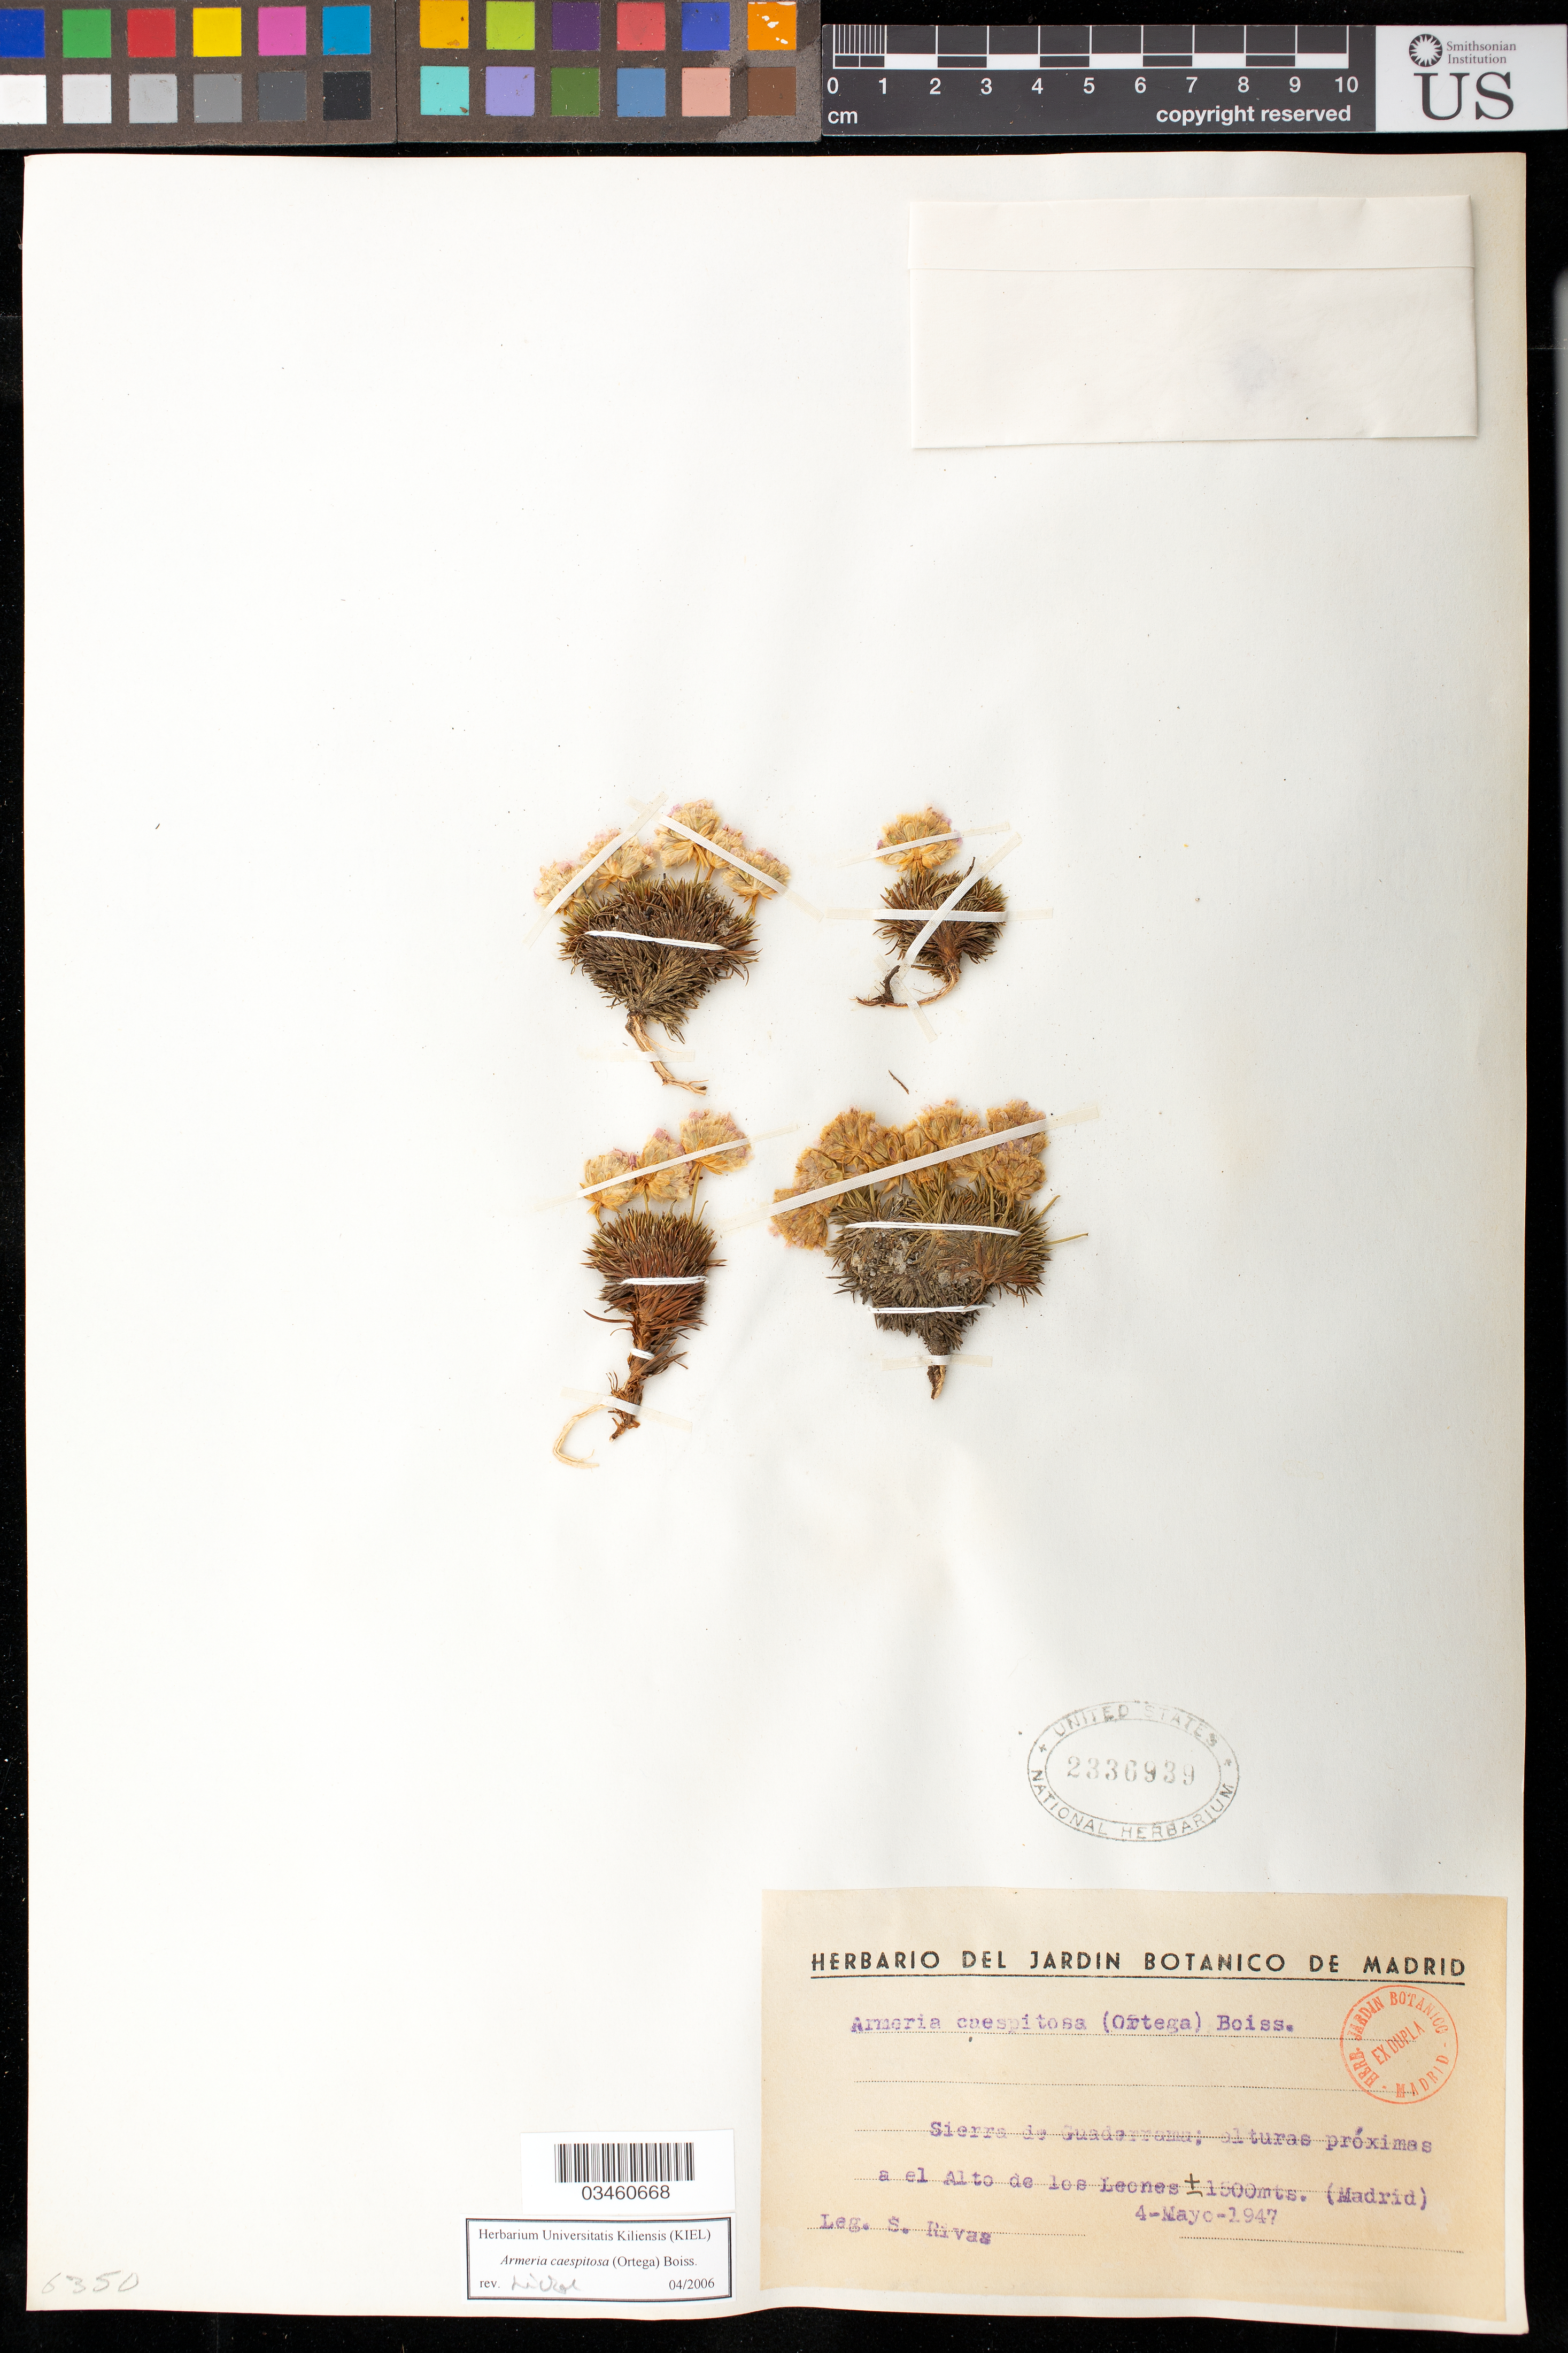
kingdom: Plantae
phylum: Tracheophyta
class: Magnoliopsida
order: Caryophyllales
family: Plumbaginaceae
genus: Armeria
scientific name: Armeria caespitosa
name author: (Ortega) Boiss.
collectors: L. Rivas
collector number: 6350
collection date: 1947-05-04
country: Spain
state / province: Madrid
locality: Sierra de Guadarrama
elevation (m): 1500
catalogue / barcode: US 2336939